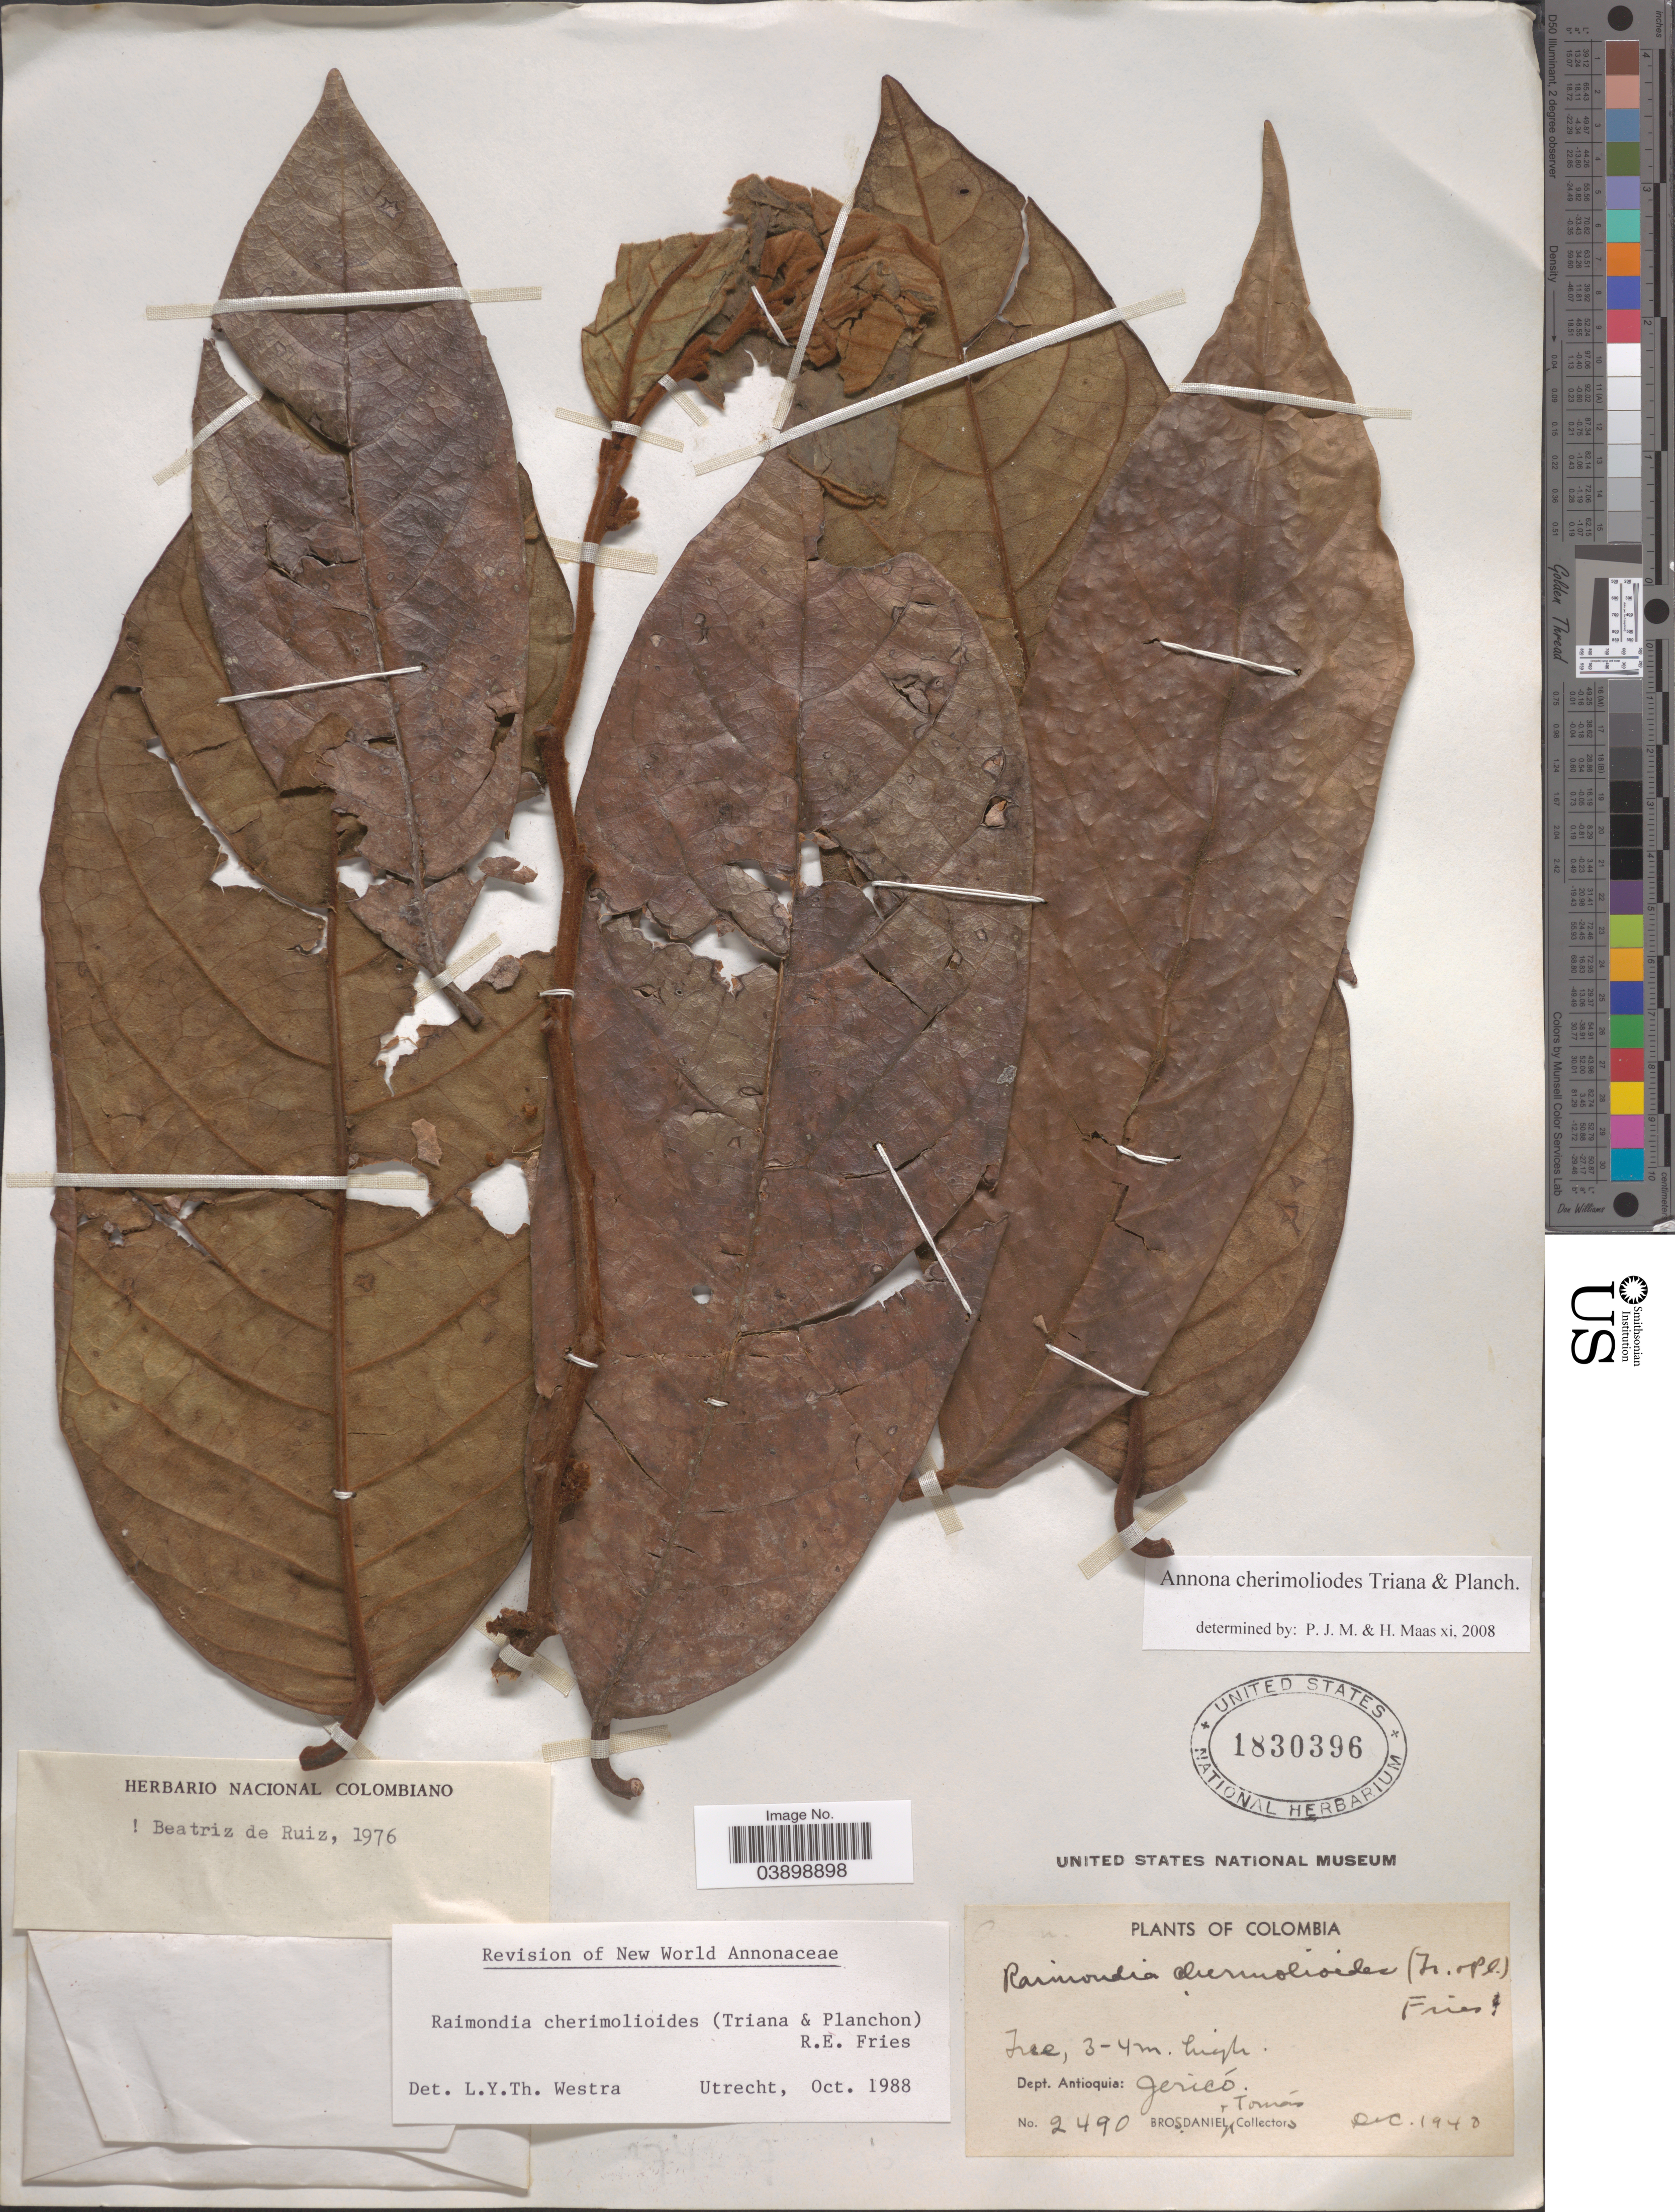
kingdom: Plantae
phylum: Tracheophyta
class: Magnoliopsida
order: Magnoliales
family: Annonaceae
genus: Annona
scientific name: Annona cherimola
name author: Mill.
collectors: Bro. Daniel & B. Tomas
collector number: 2490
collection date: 1940-12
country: Colombia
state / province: Antioquia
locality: Dept. Antioquia: Jericó.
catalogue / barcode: US 1830396